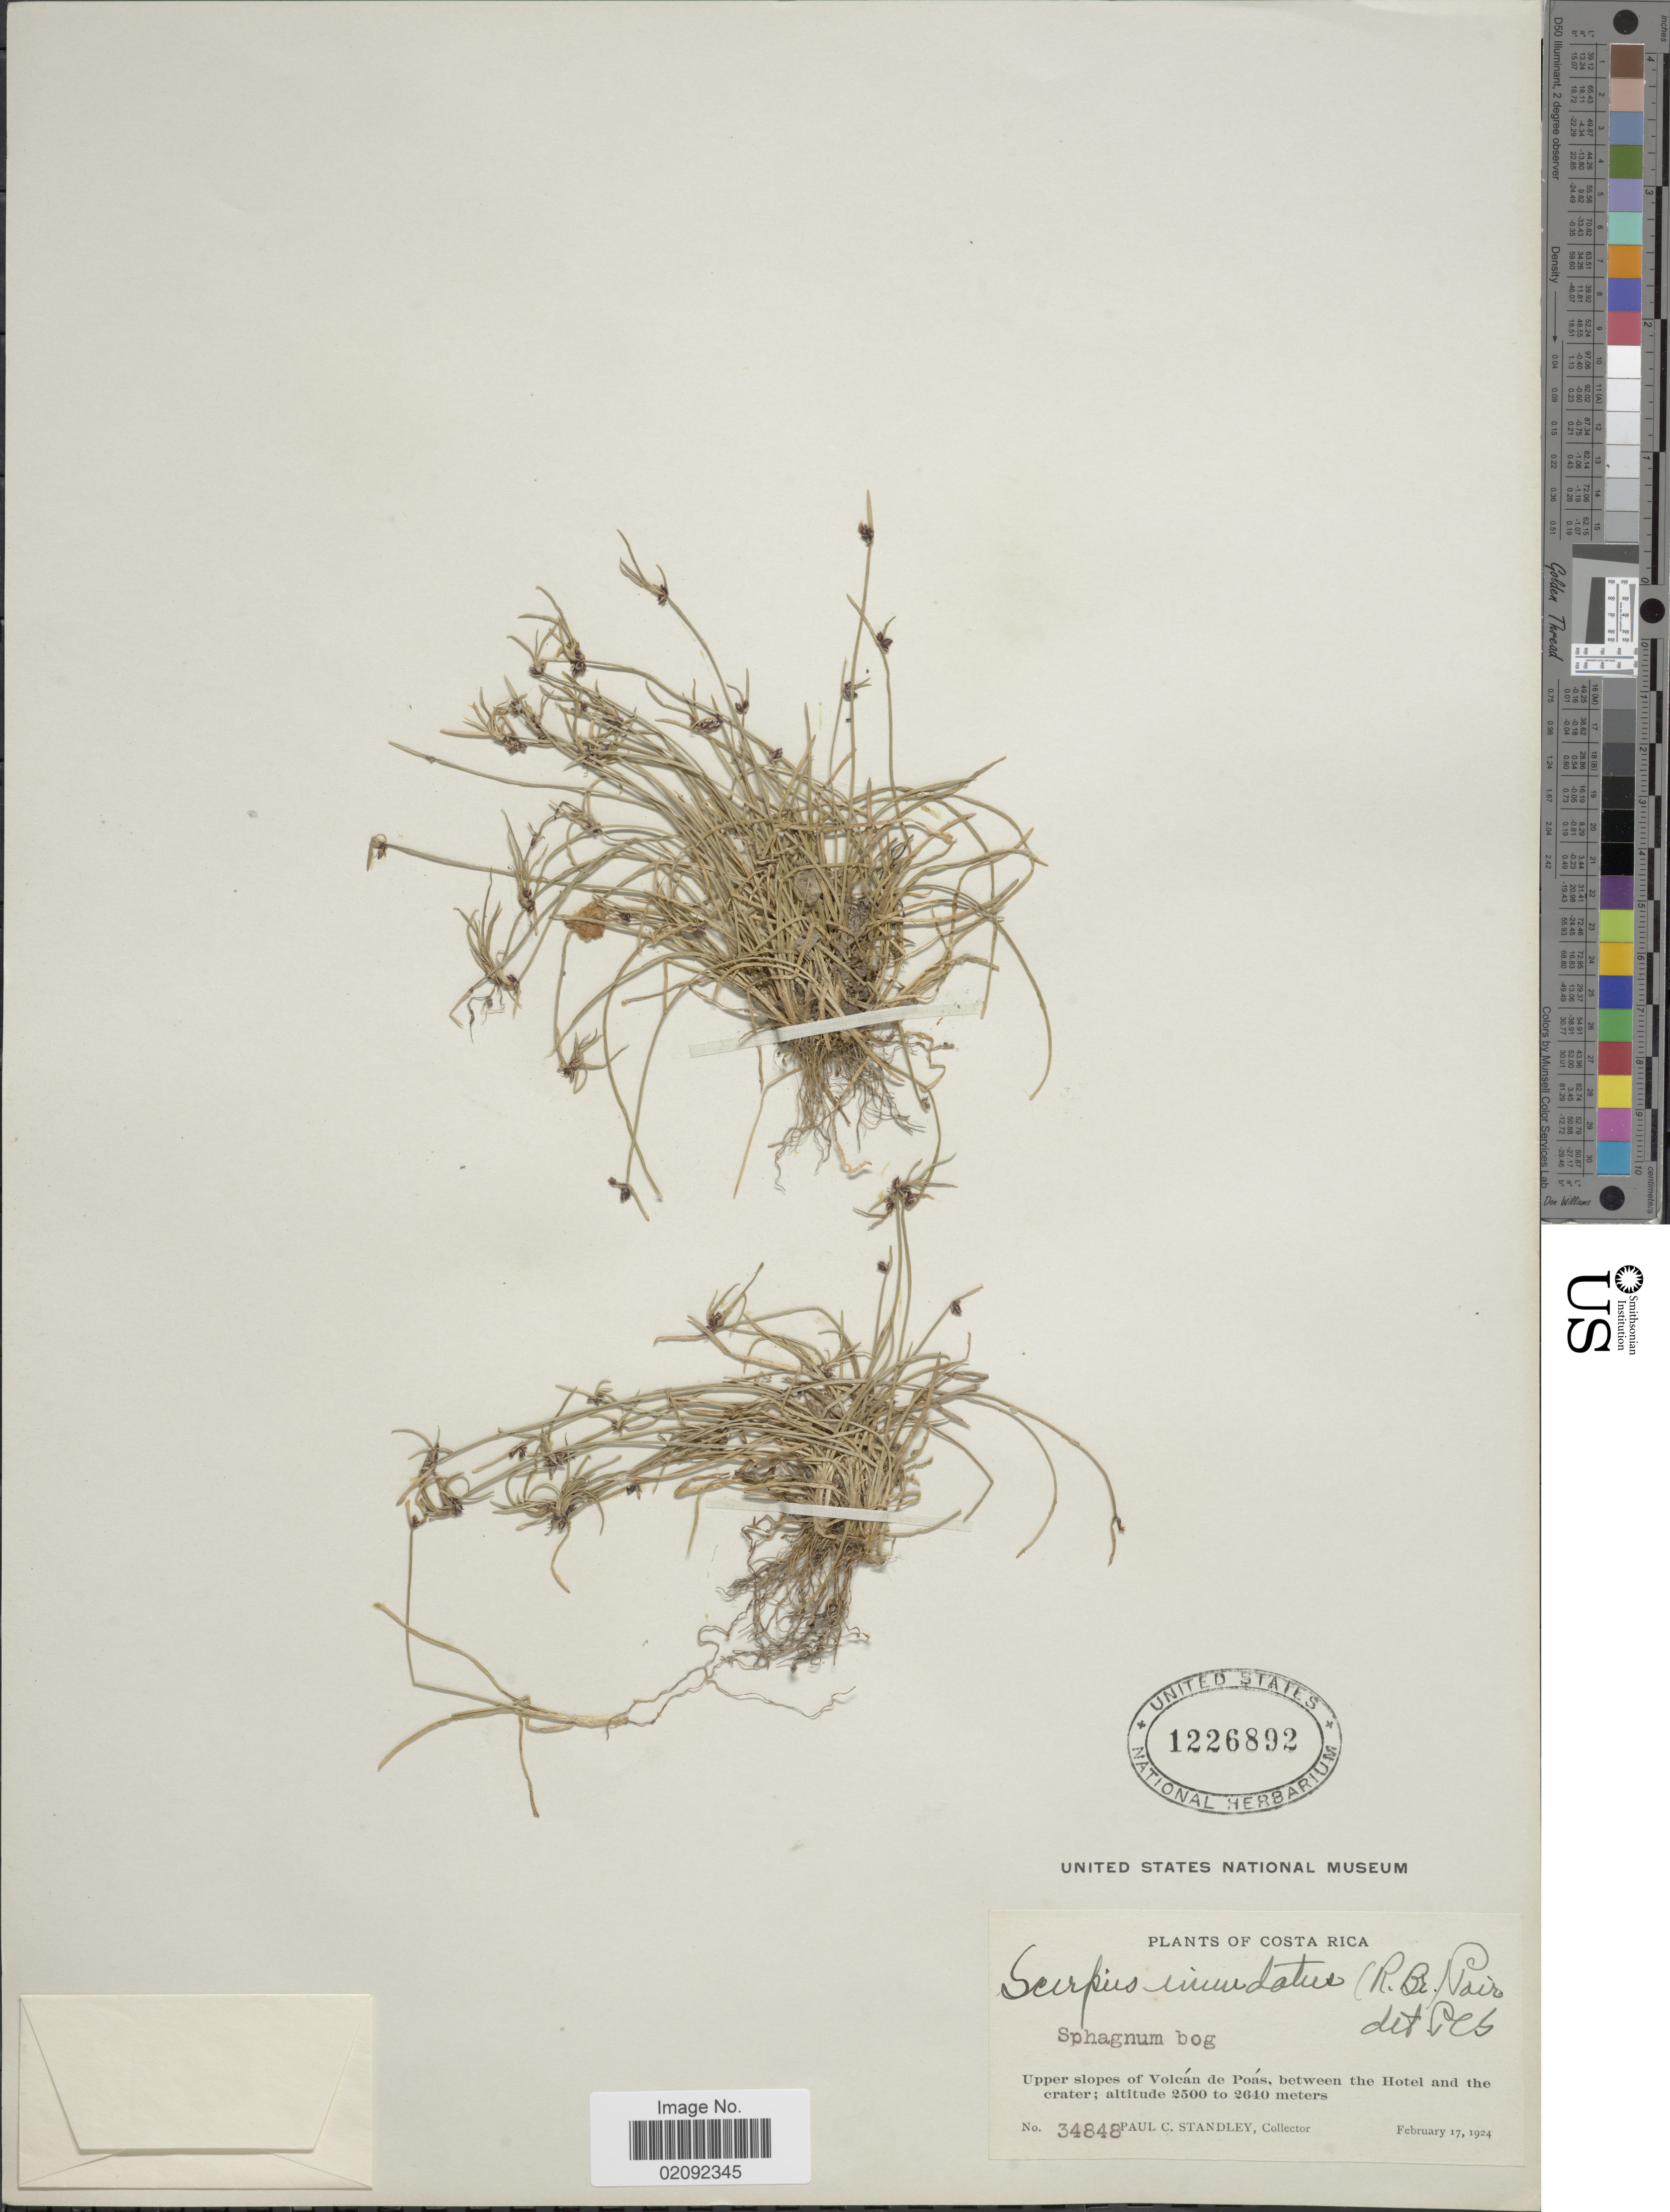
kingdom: Plantae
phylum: Tracheophyta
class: Liliopsida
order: Poales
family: Cyperaceae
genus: Isolepis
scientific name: Isolepis nigricans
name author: Kunth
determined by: Strong, Mark T., (BOT), Smithsonian Institution - National Museum of Natural History (UNITED STATES)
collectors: P. C. Standley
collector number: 34848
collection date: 1924-02-17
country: Costa Rica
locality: Sphagnum bog, Upper slopes of Volcán de Poás, between the Hotel and the crater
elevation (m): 2500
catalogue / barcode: US 1226892